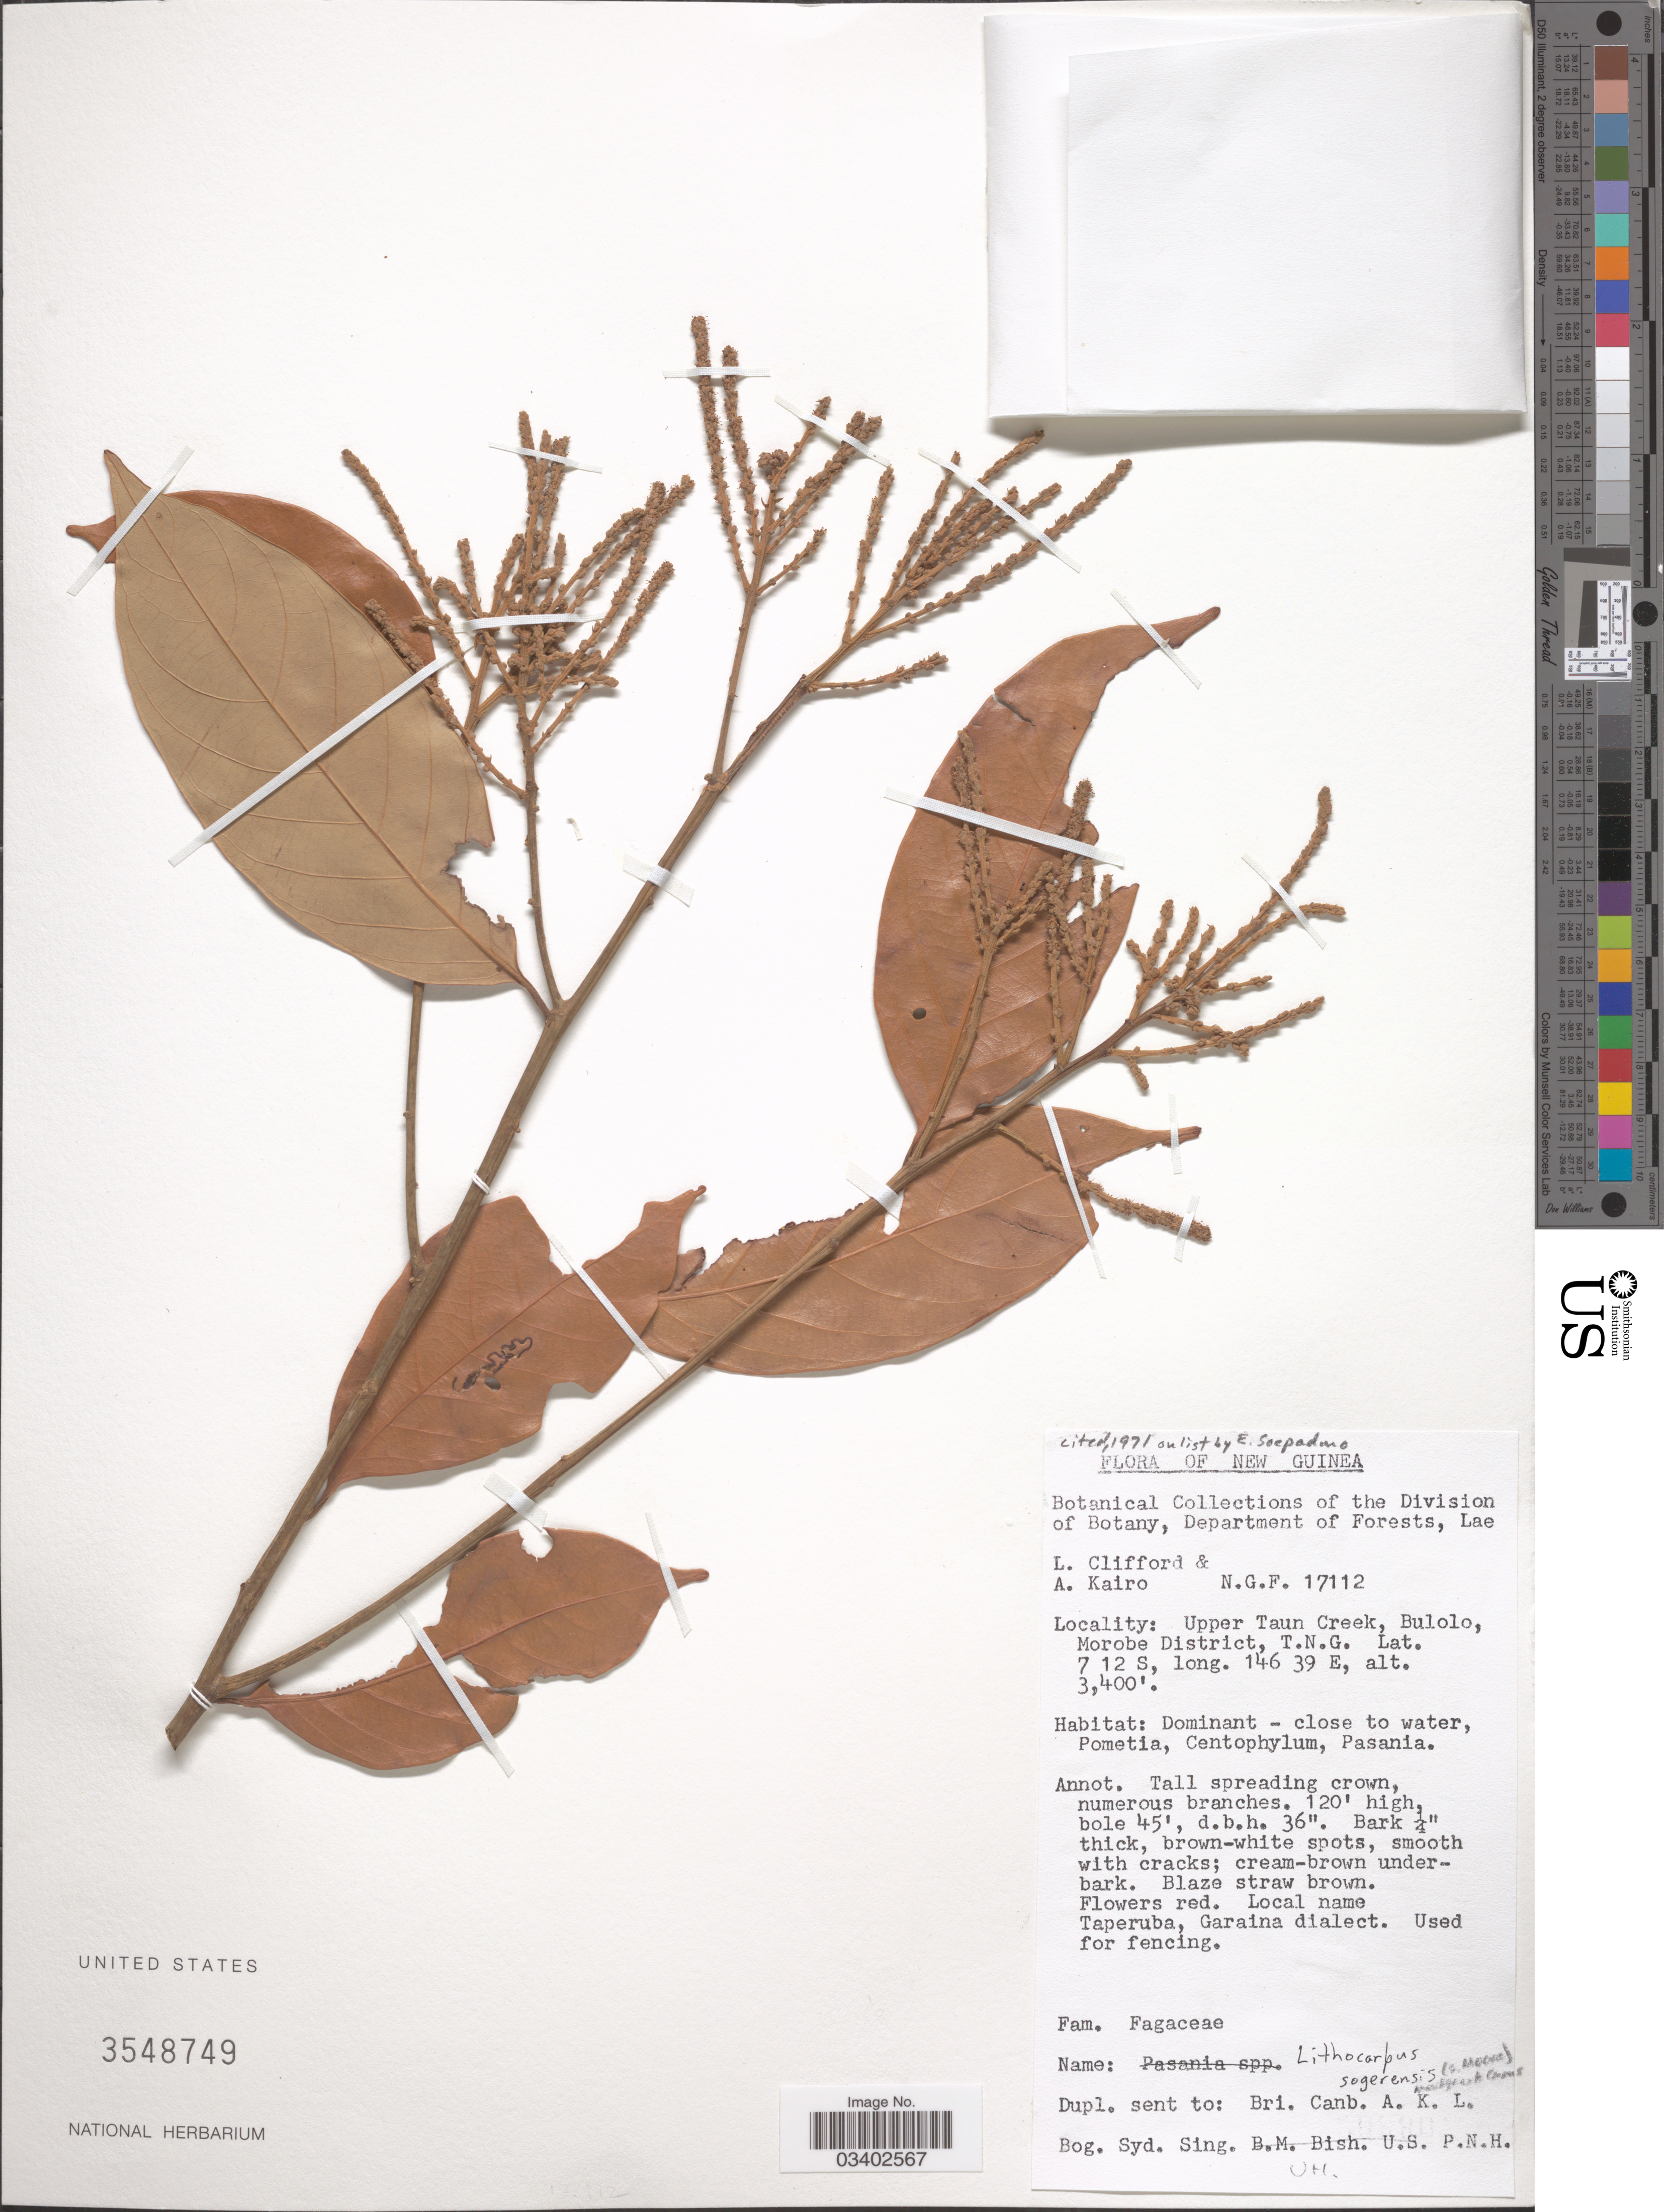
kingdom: Plantae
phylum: Tracheophyta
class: Magnoliopsida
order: Fagales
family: Fagaceae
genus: Lithocarpus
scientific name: Lithocarpus sogerensis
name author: (S. Moore) Markgr. ex A. Camus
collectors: L. Clifford & A. Kairo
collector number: N.G.F.17112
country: Papua New Guinea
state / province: Morobe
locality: New Guinea. Upper Taun Creek, Bulolo, Morobe District., T.N.G.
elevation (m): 1036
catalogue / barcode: US 3548749